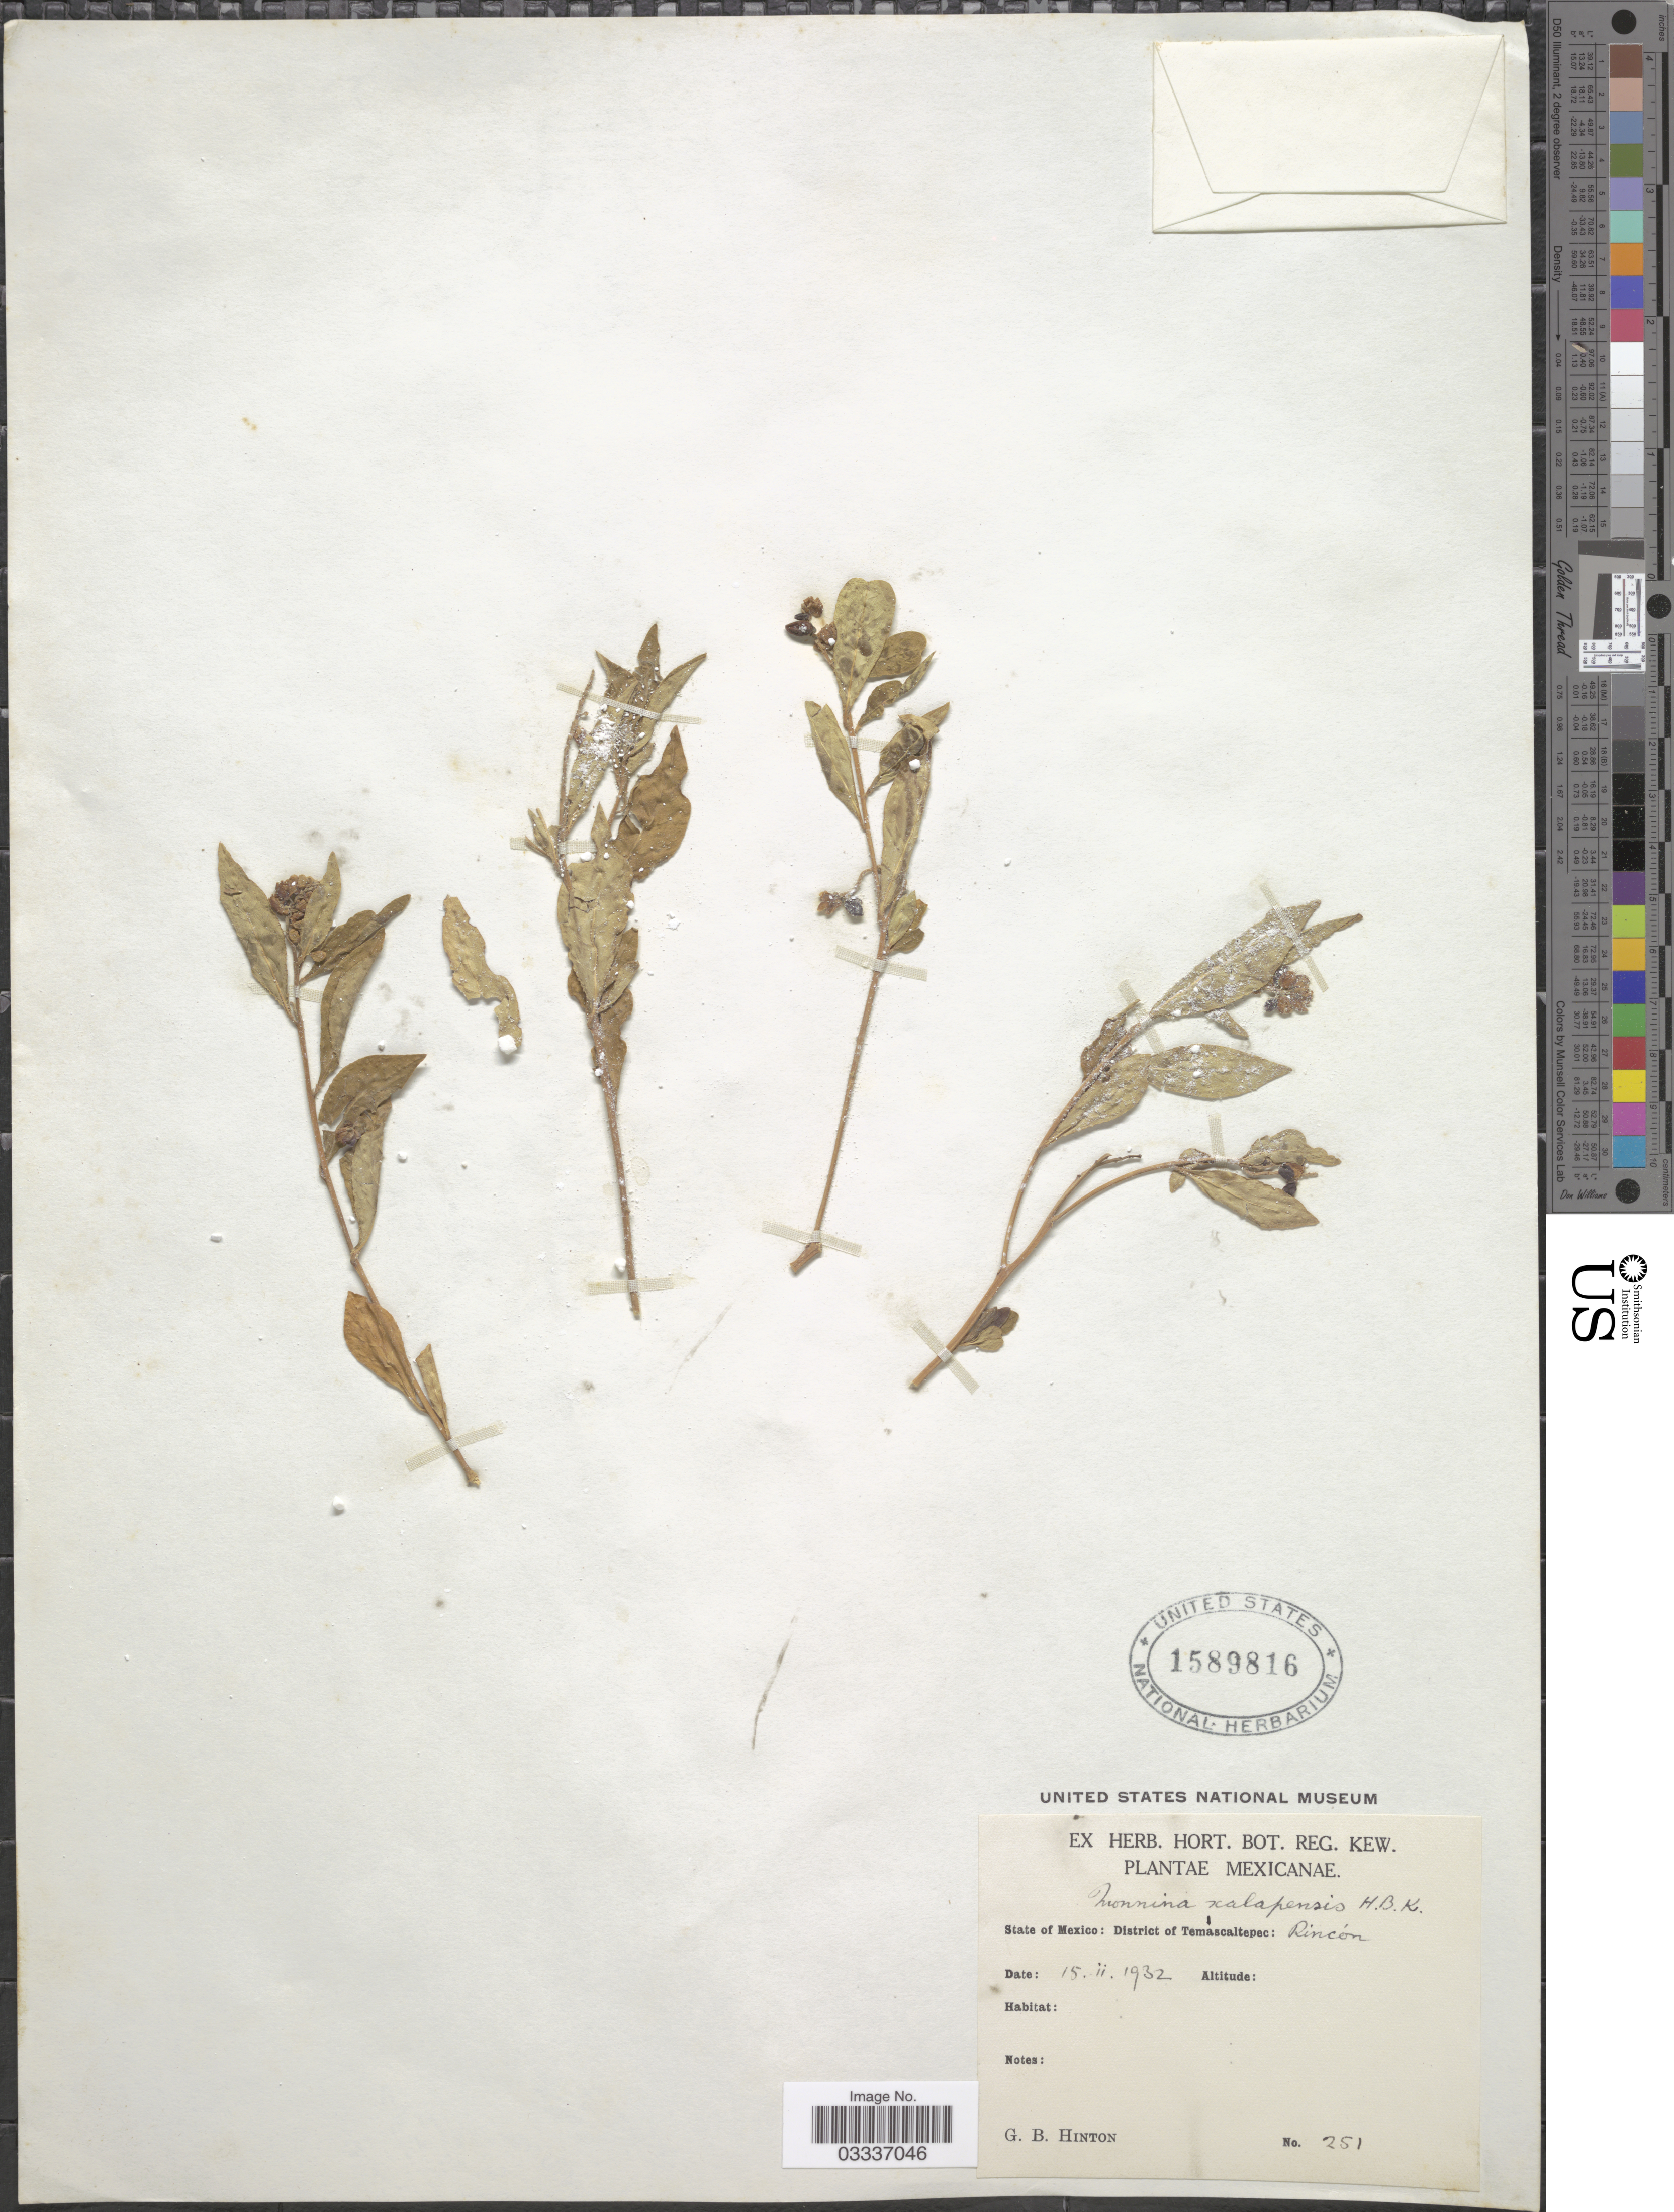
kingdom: Plantae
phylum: Tracheophyta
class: Magnoliopsida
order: Fabales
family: Polygalaceae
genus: Monnina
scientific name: Monnina xalapensis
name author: Kunth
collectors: G. B. Hinton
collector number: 251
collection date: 1932-02-15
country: Mexico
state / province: México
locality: District of Temascaltepec: Rincón.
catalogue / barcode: US 1589816